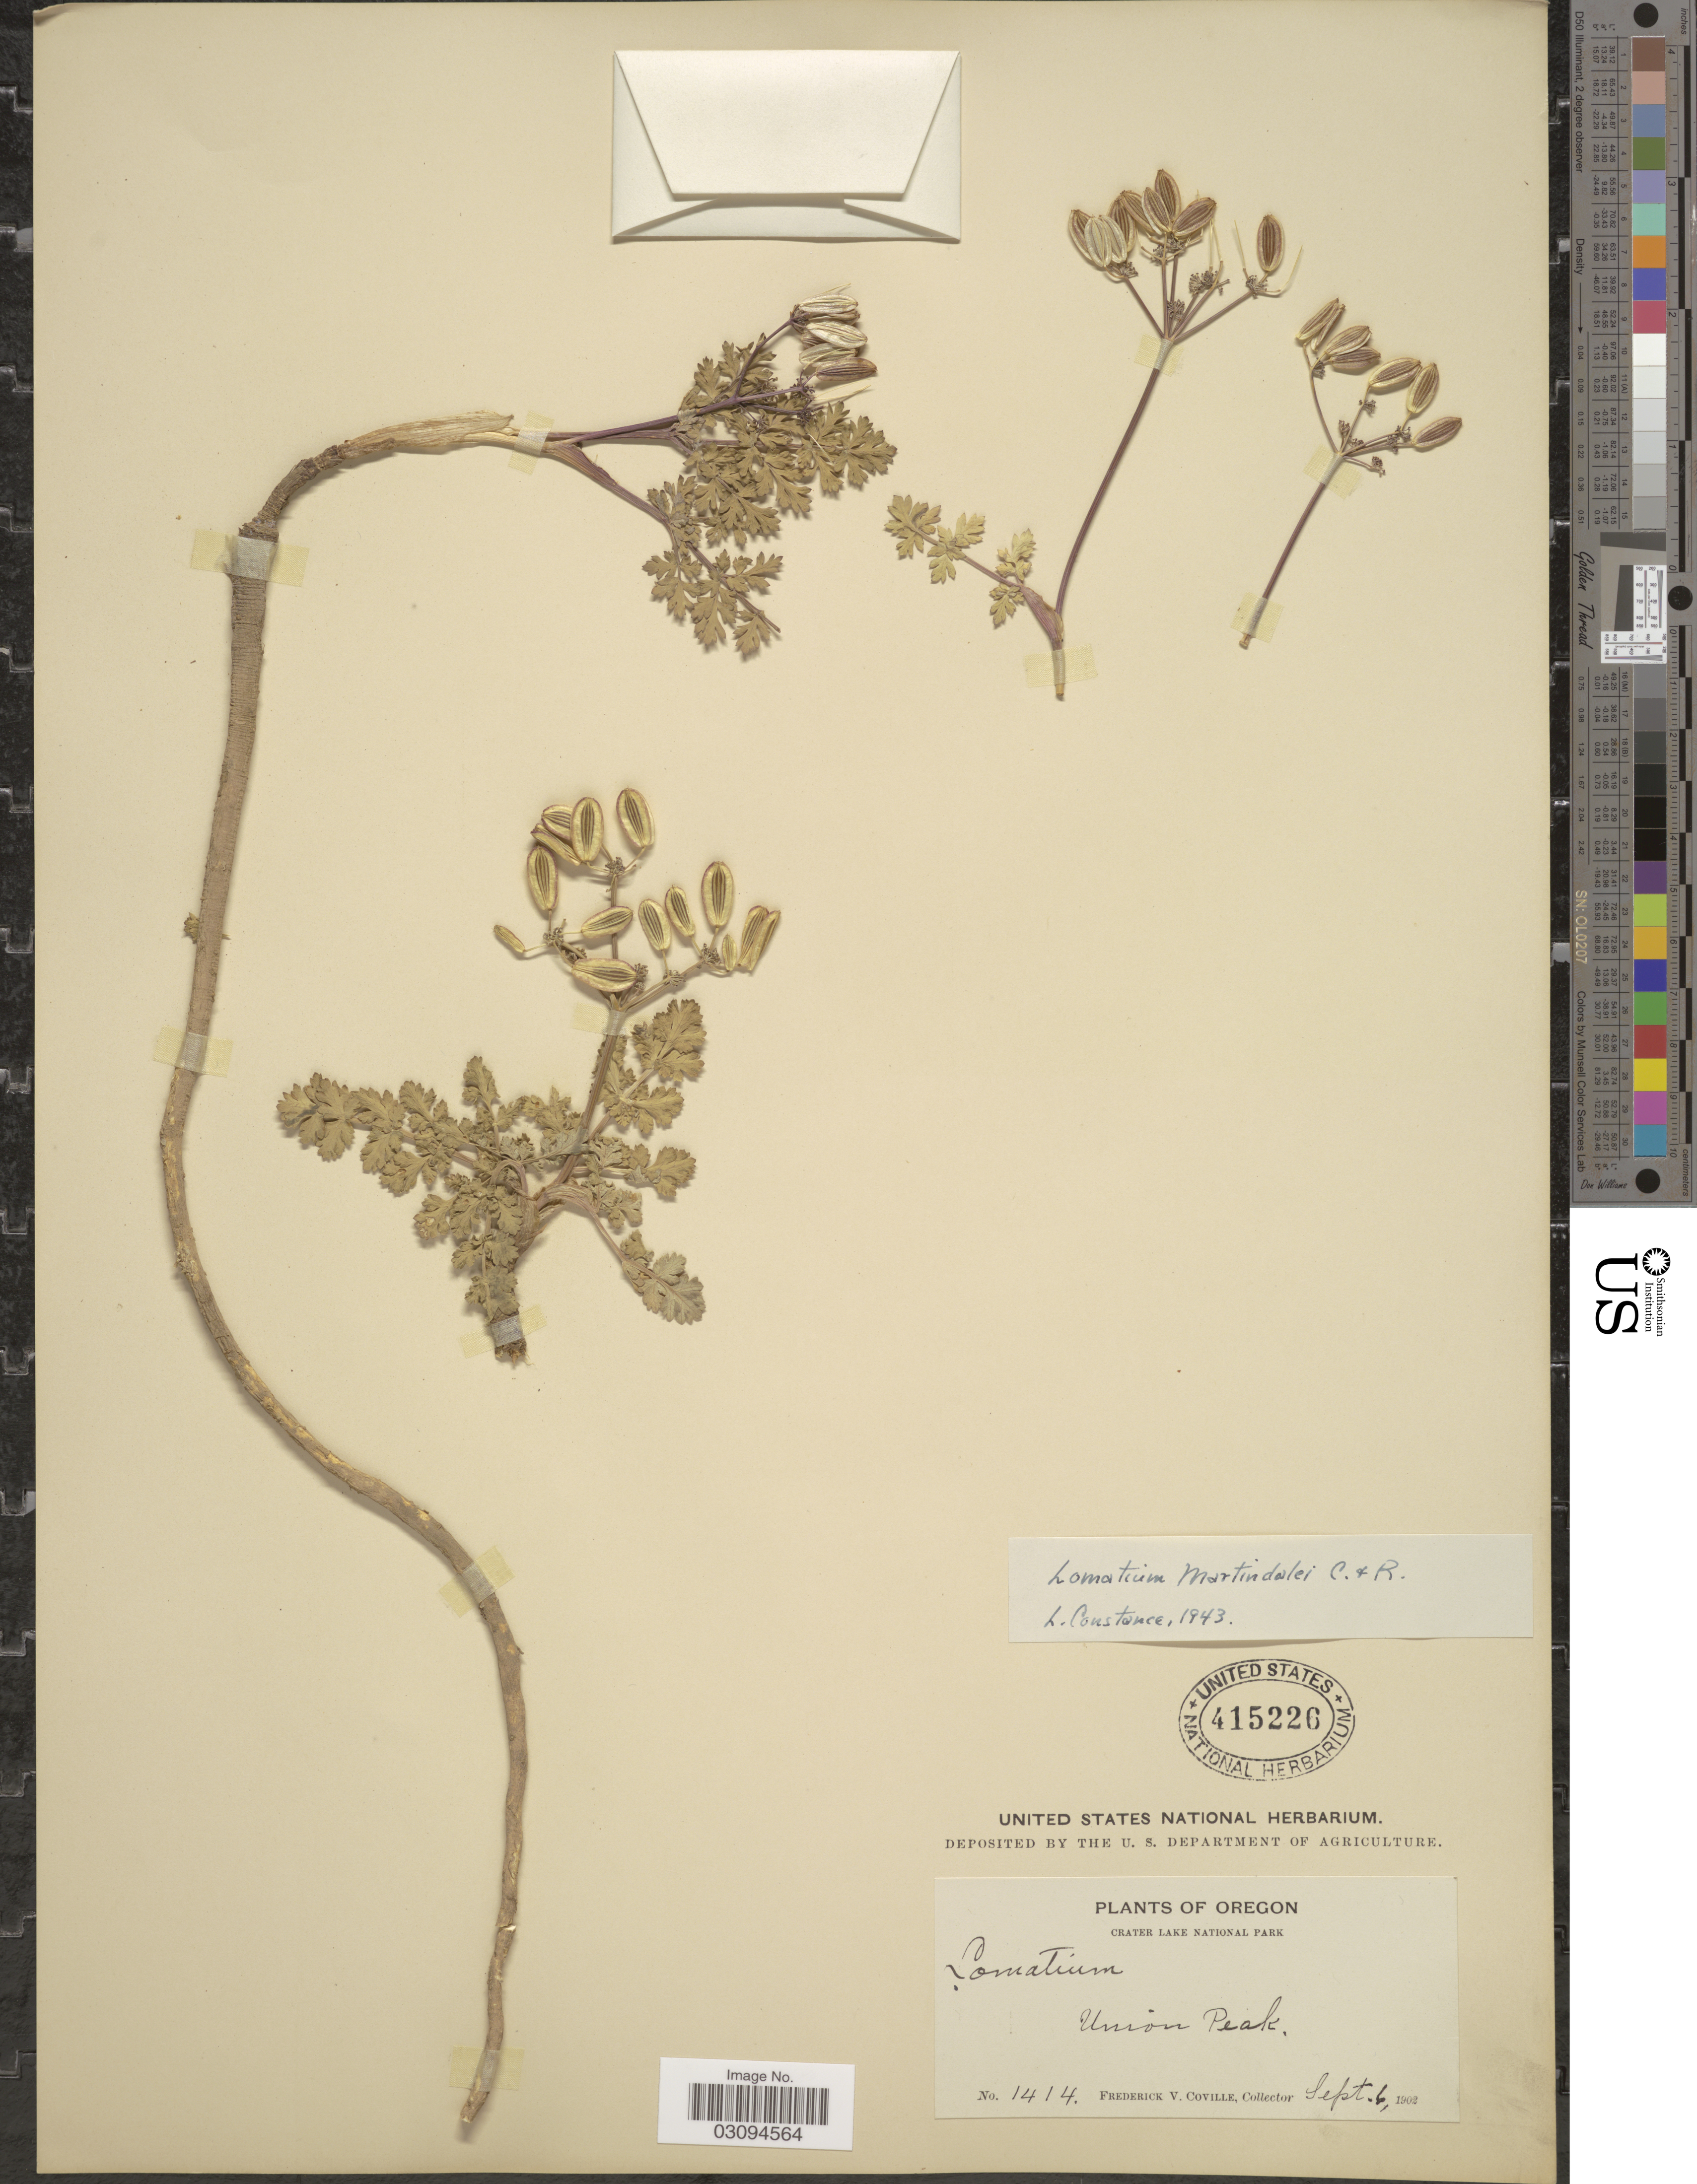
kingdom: Plantae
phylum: Tracheophyta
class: Magnoliopsida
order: Apiales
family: Apiaceae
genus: Lomatium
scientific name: Lomatium martindalei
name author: (J.M. Coult. & Rose) J.M. Coult. & Rose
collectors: F. V. Coville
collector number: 1414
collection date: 1902-09-06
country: United States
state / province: Oregon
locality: Crater Lake National Park. Union Peak.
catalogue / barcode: US 415226